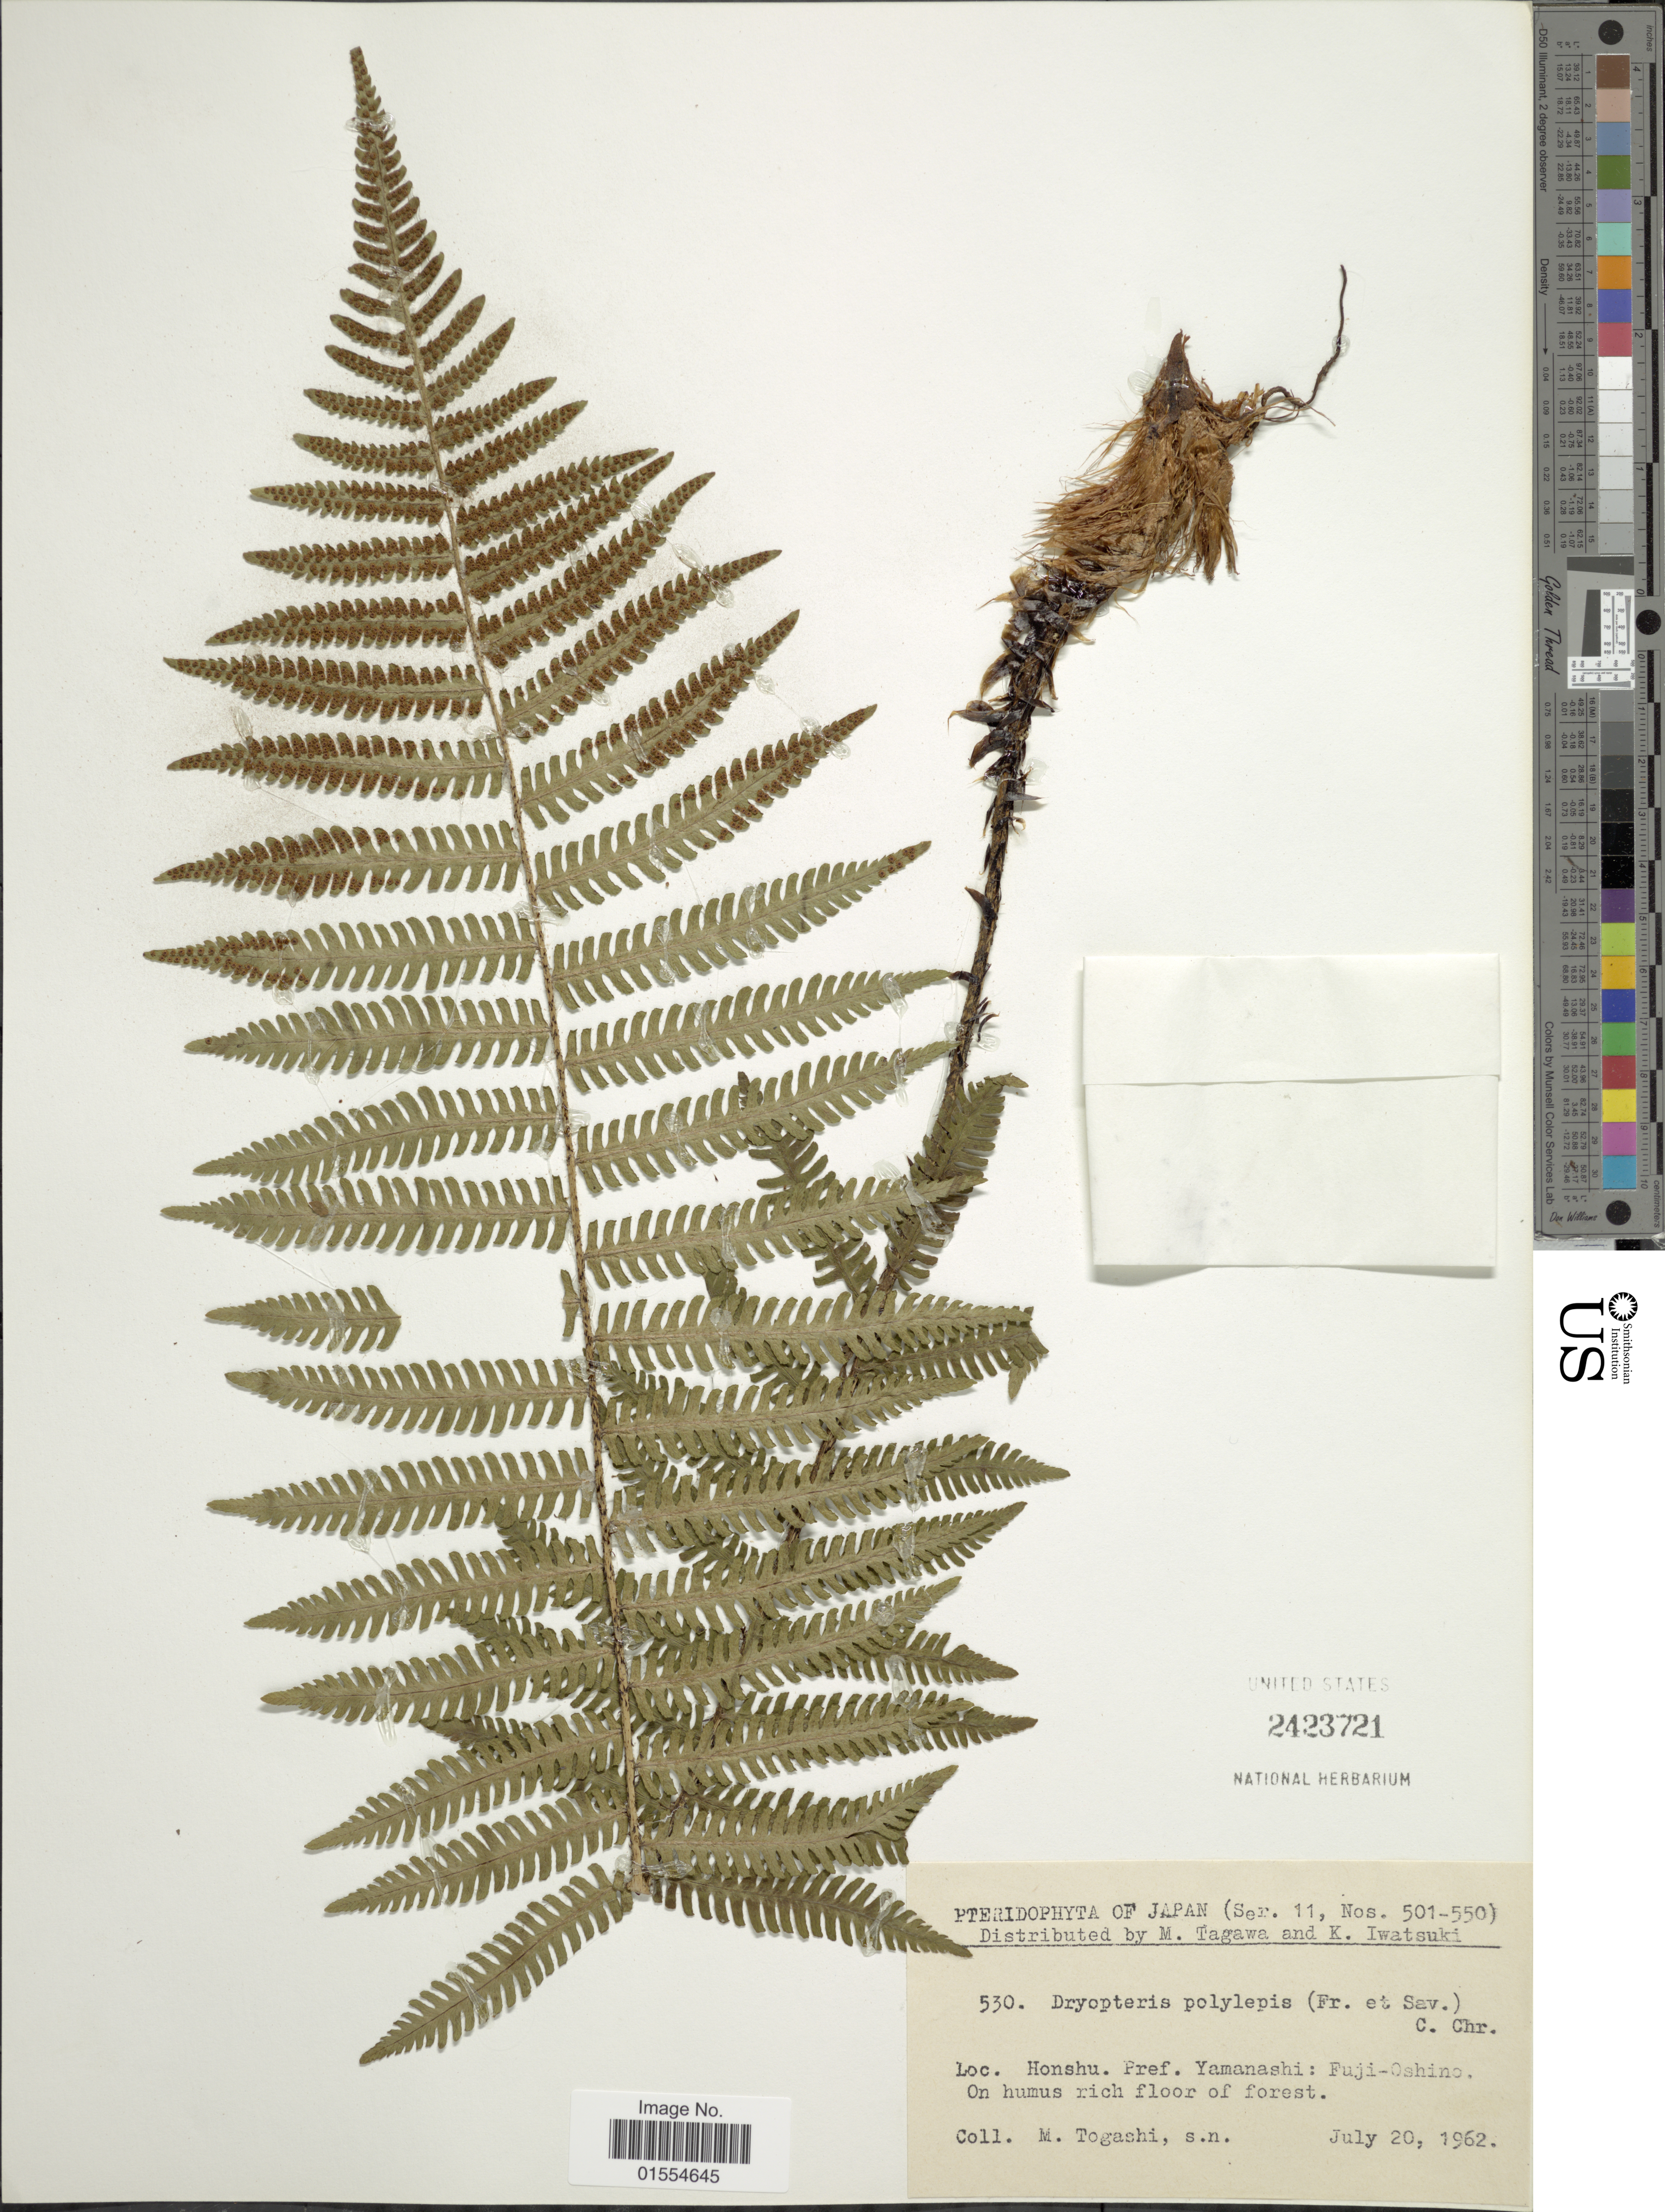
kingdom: Plantae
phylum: Tracheophyta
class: Polypodiopsida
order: Polypodiales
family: Dryopteridaceae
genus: Dryopteris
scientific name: Dryopteris polylepis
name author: (Franch. & Sav.) C. Chr.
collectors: M. Togashi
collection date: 1962-07-20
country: Japan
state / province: Yamanasi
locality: Honshu. Pref. Yamanashi: Fuji-Oshino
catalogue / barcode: US 2423721